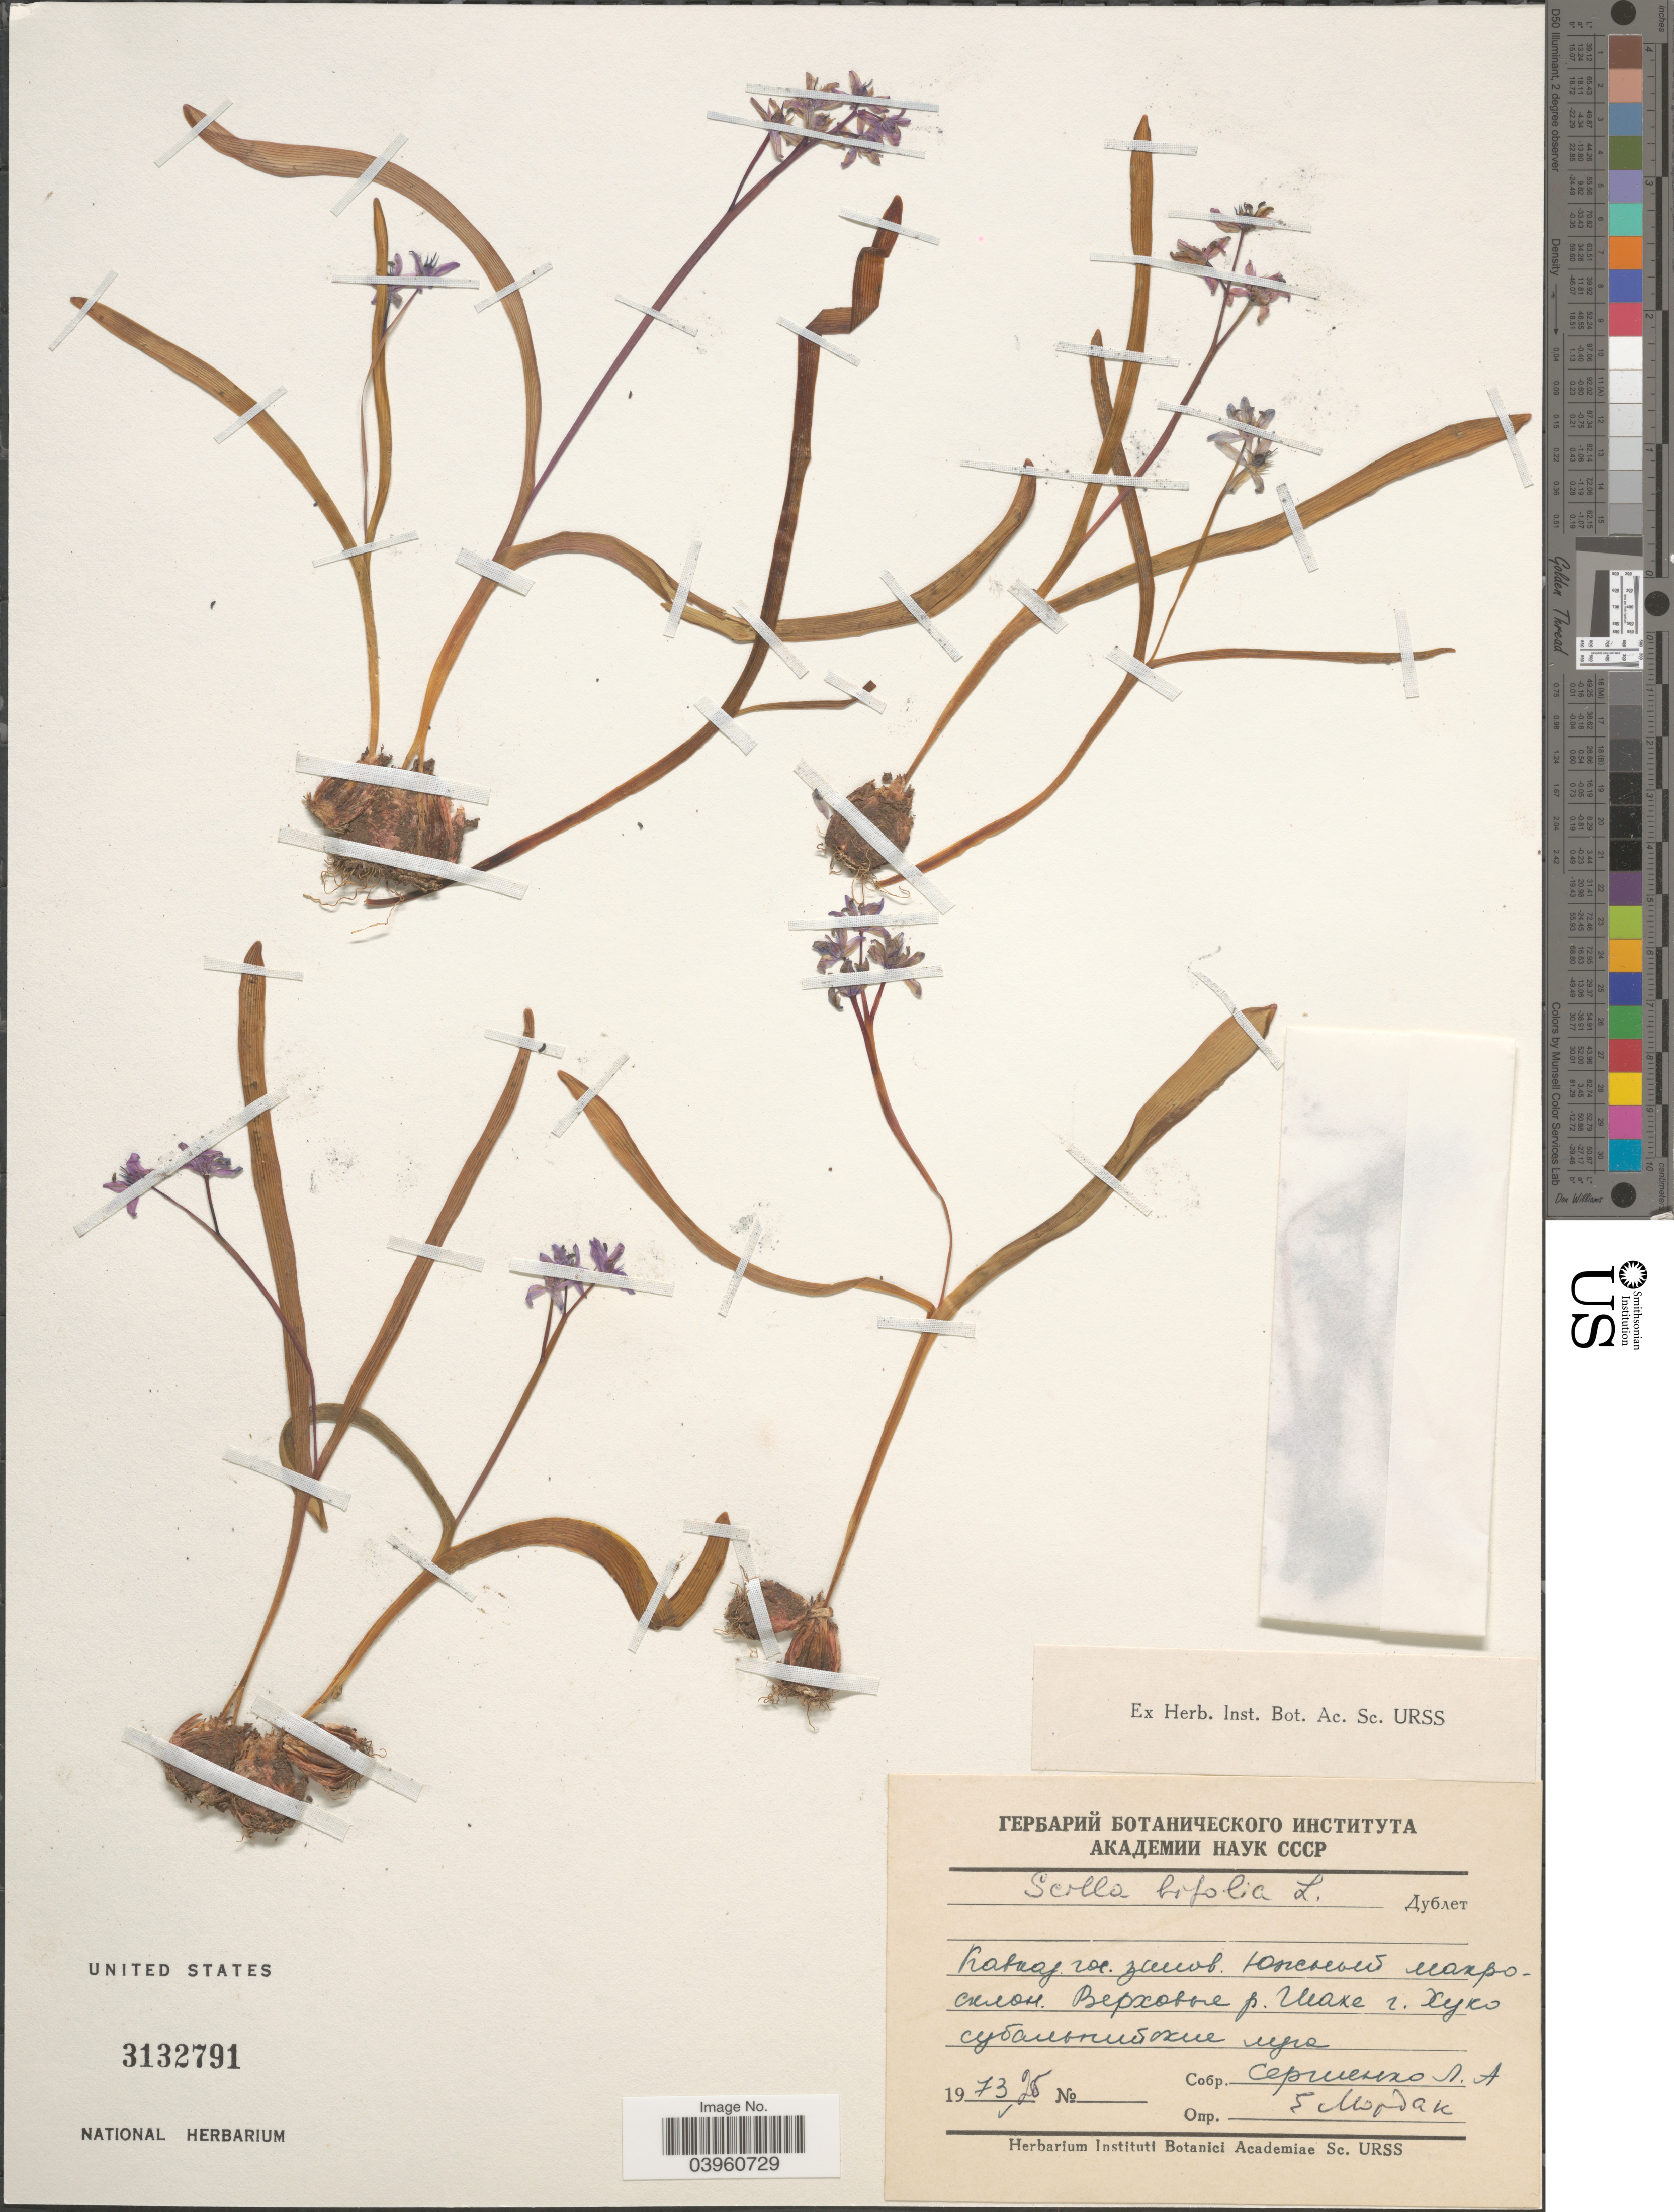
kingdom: Plantae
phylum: Tracheophyta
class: Liliopsida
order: Asparagales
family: Asparagaceae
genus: Scilla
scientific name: Scilla bifolia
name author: L.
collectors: L. Sergienko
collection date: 1973-05-25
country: Russian Federation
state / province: Adygea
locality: River Shakhe near Khuko Mt.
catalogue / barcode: US 3132791